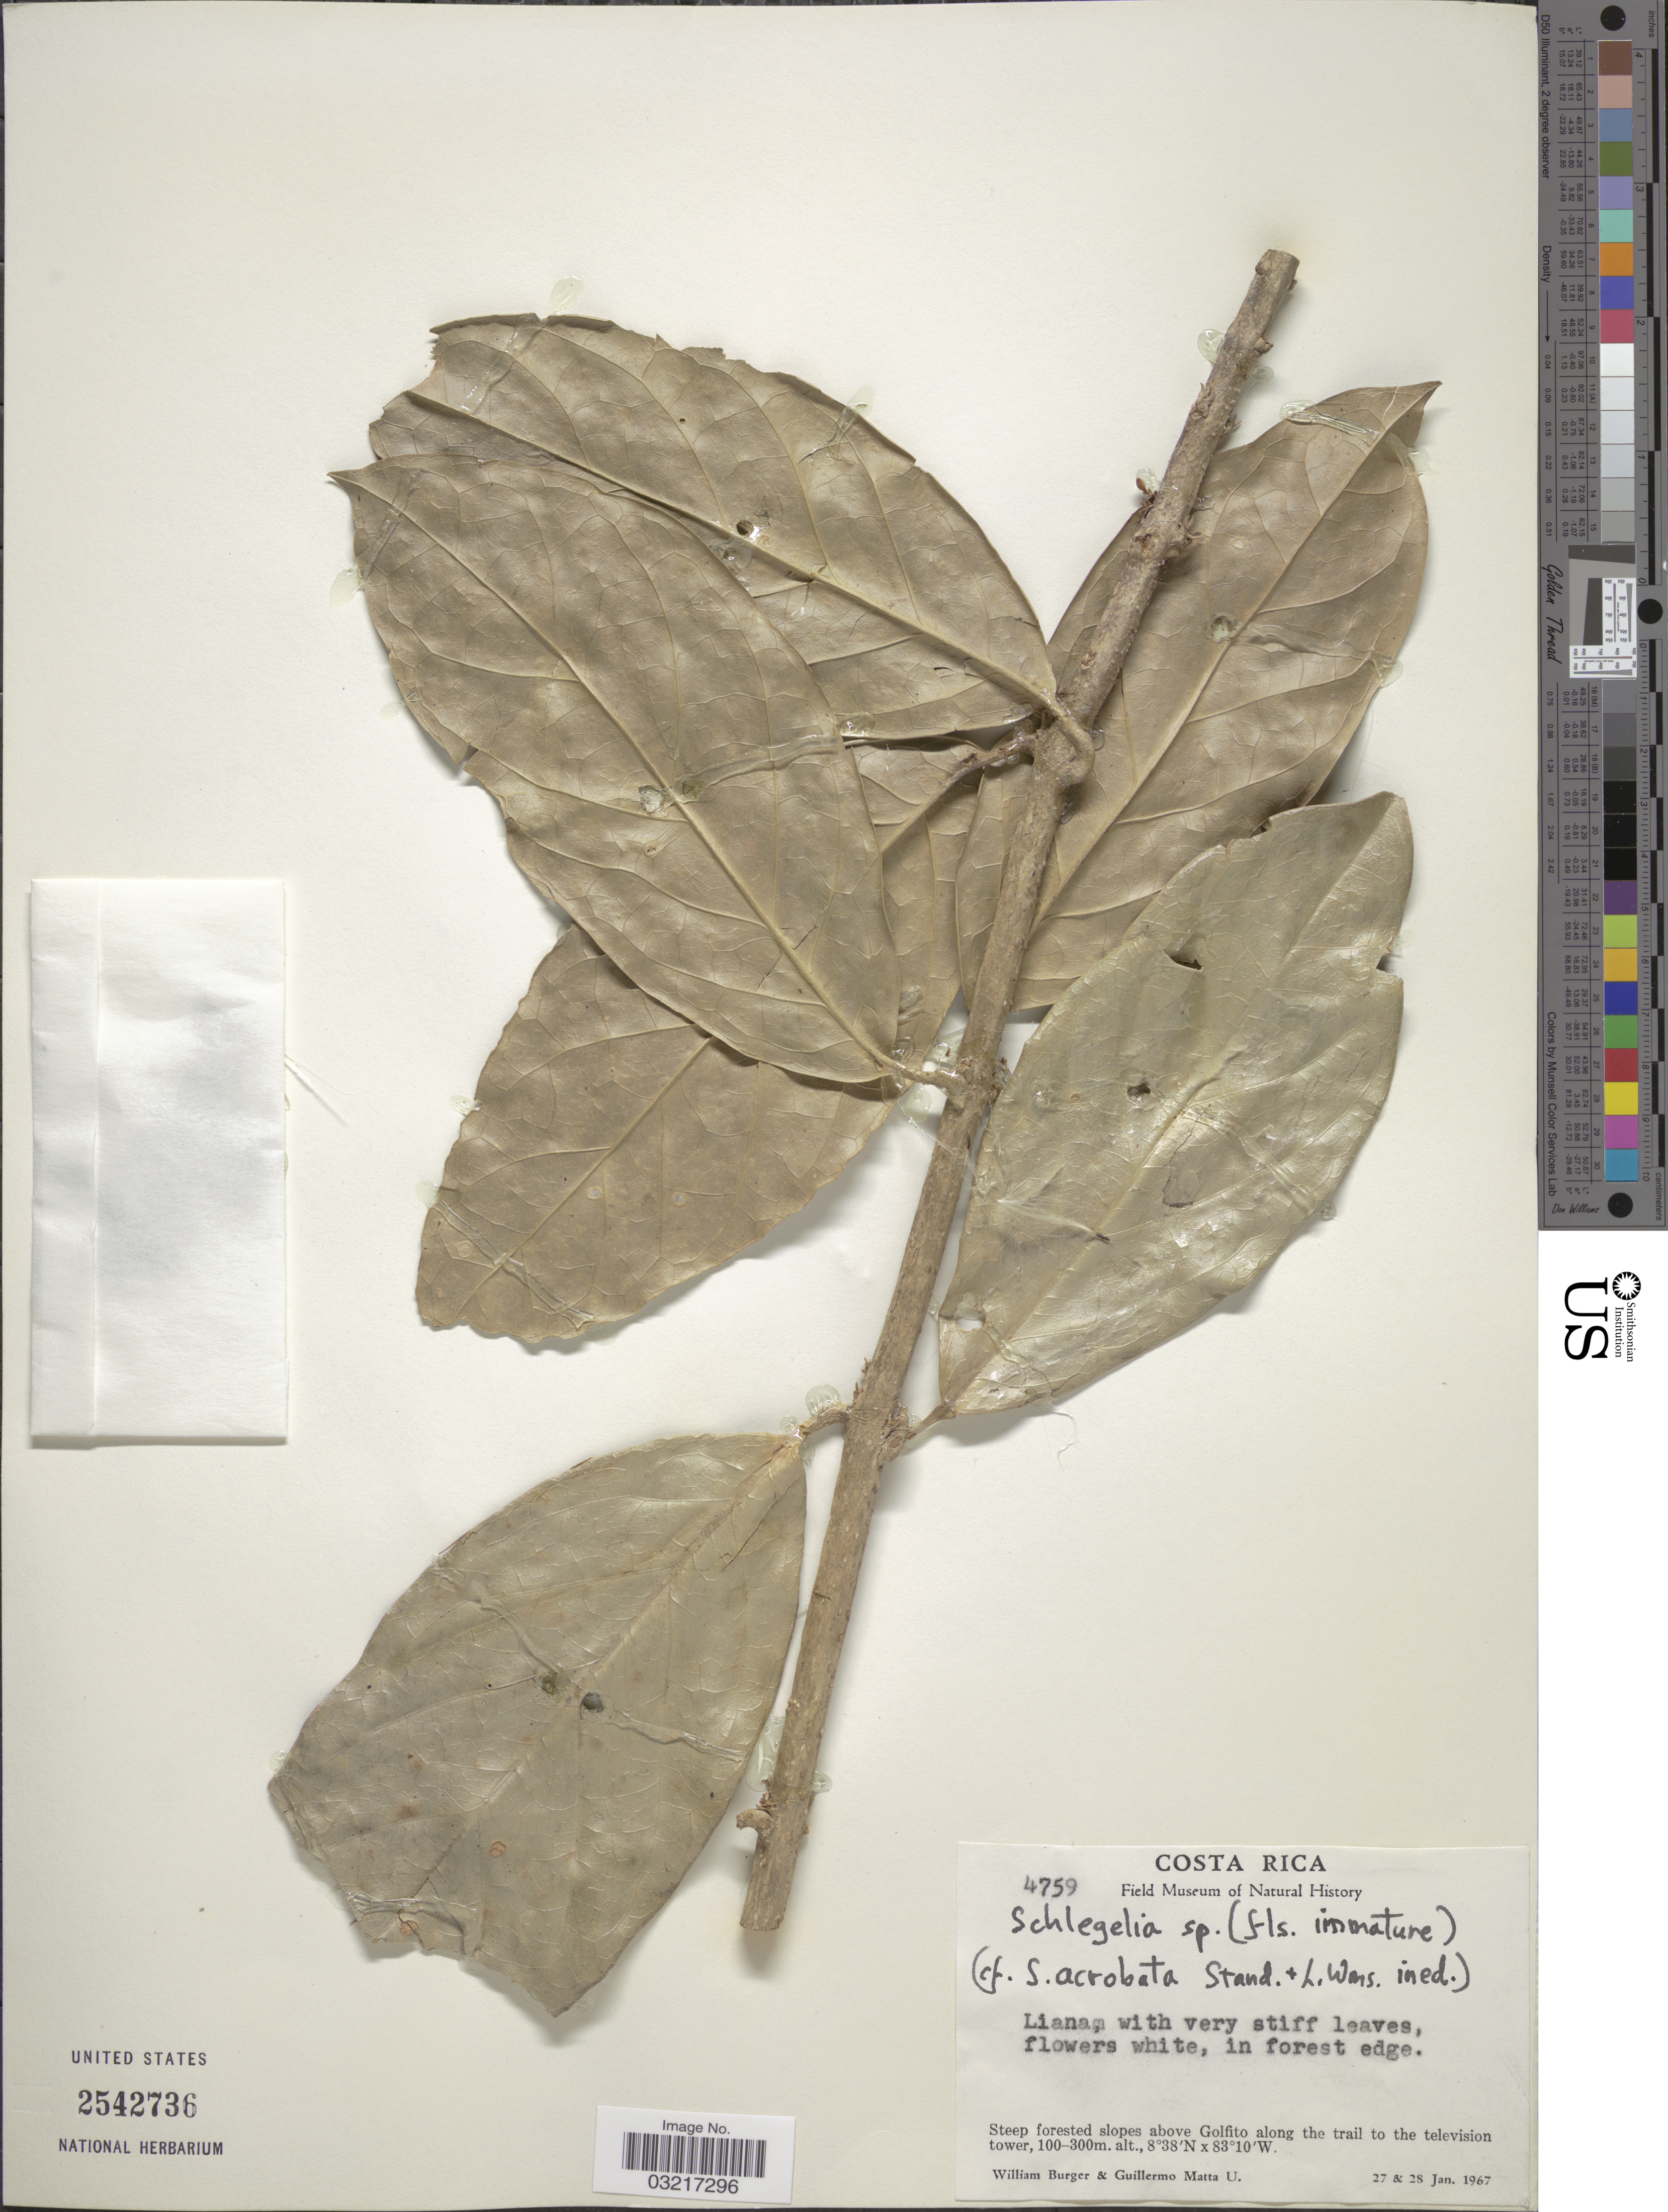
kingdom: Plantae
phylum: Tracheophyta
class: Magnoliopsida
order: Lamiales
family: Schlegeliaceae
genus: Schlegelia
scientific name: Schlegelia sp.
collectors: W. Burger & G. Matta U.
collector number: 4759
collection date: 1967-01-27/1967-01-28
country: Costa Rica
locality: Steep forested slopes above Golfito along the train to the television tower.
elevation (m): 100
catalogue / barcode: US 2542736